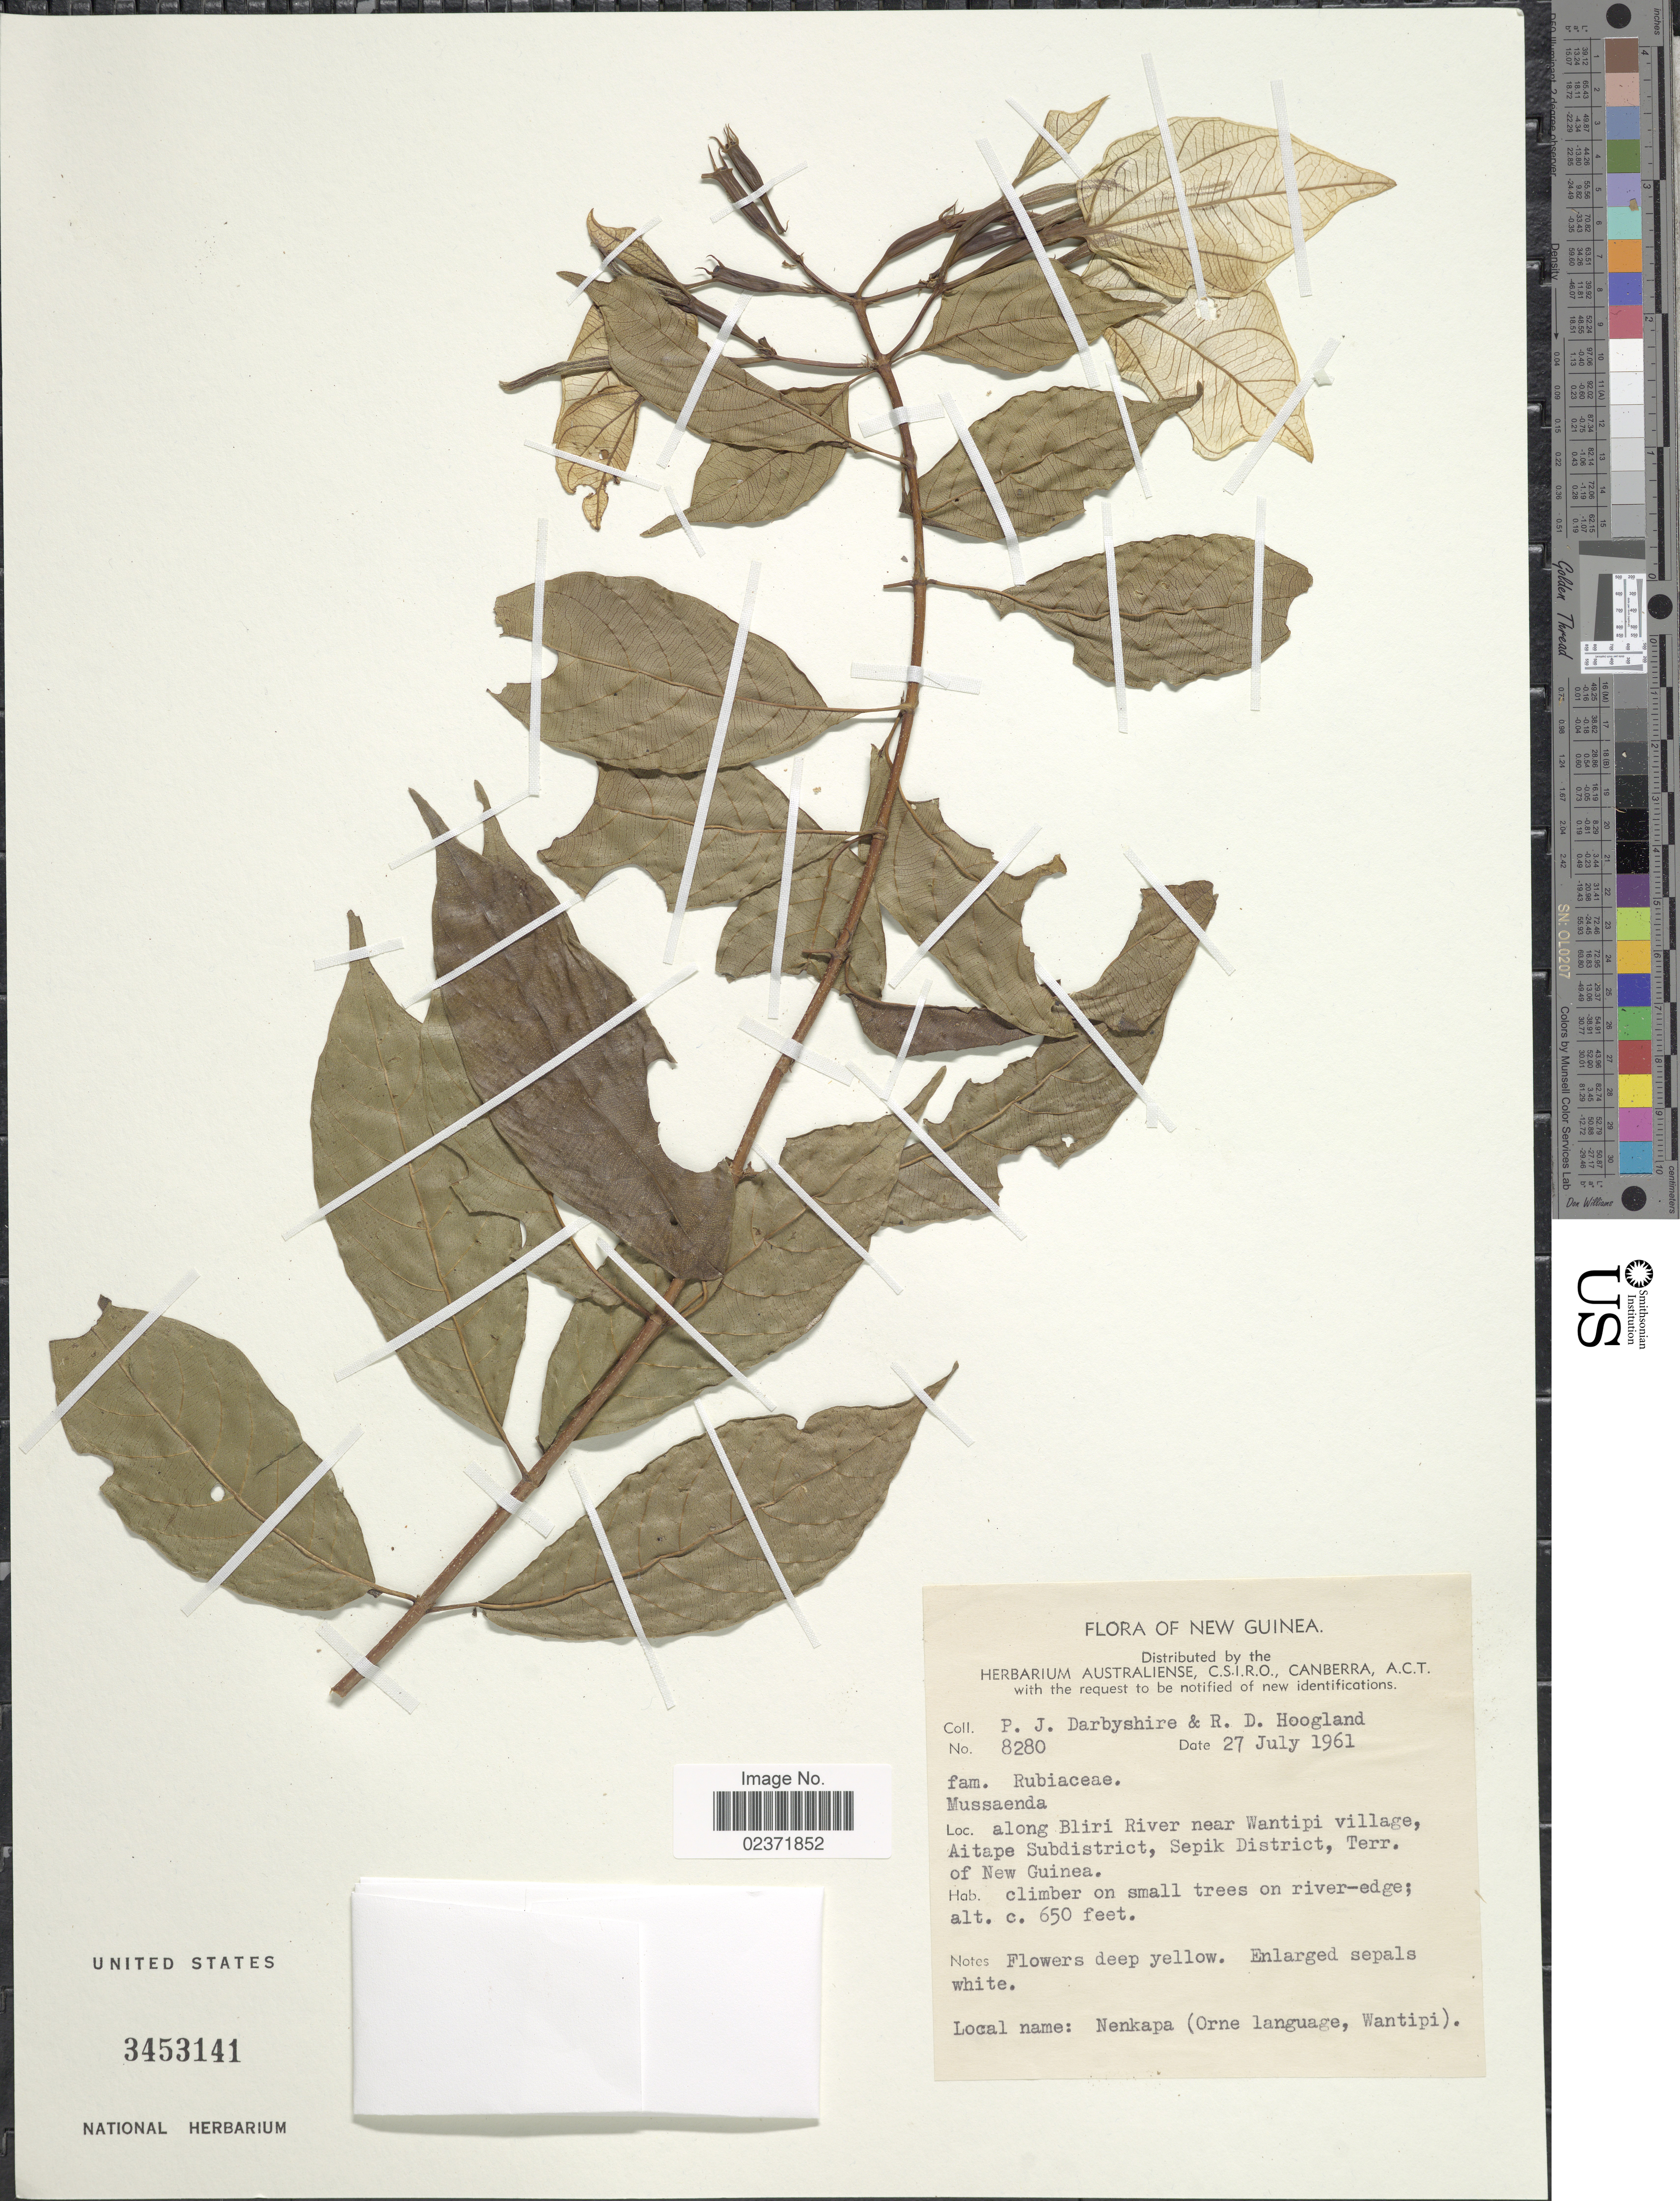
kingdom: Plantae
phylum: Tracheophyta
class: Magnoliopsida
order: Gentianales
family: Rubiaceae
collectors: P. Darbyshire & R. D. Hoogland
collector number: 8280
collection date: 1961-07-27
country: Papua New Guinea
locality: New Guinea, along Bliri River near Wantipi village, Aitape Subdistrict, Sepik District, Terr. of New Guinea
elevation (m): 198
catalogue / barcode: US 3453141